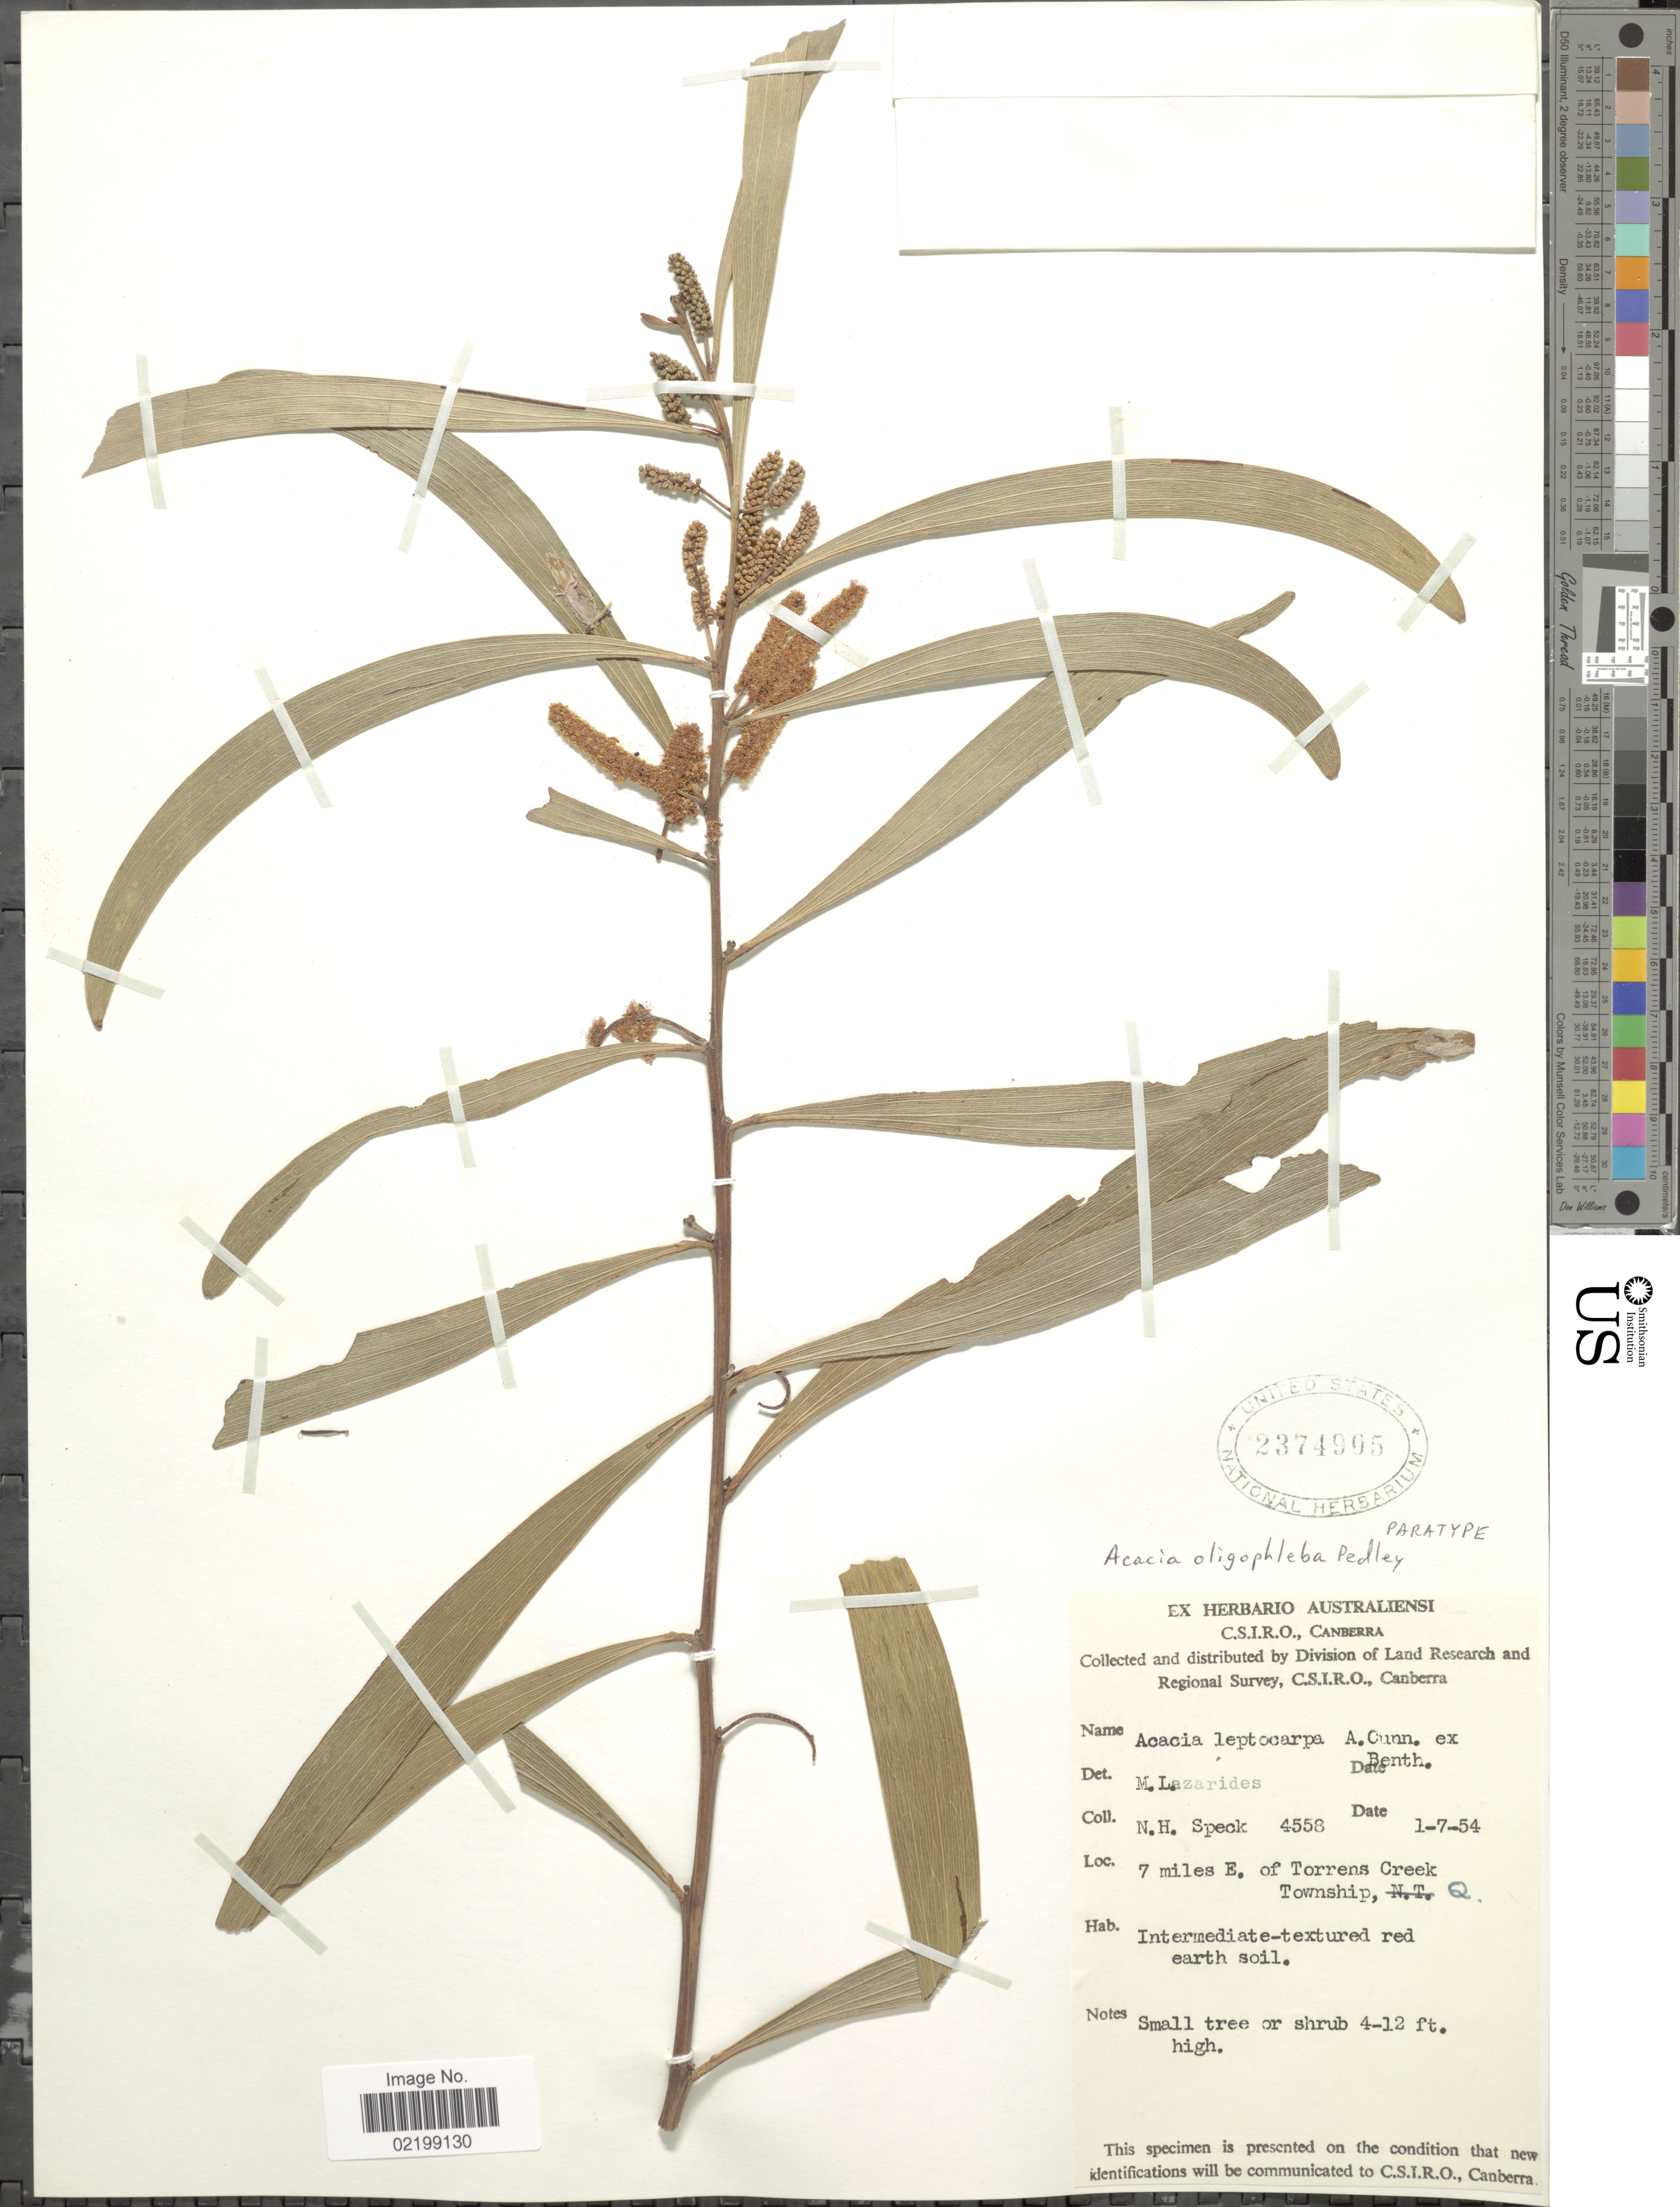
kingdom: Plantae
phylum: Tracheophyta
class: Magnoliopsida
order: Fabales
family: Fabaceae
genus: Acacia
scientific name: Acacia oligophleba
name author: Pedley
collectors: N. Speck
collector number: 4558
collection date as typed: Transcribed d/m/y: 1/7/54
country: Australia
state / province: Queensland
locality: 7 miles E. of Torrens Creek Township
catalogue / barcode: US 2374905